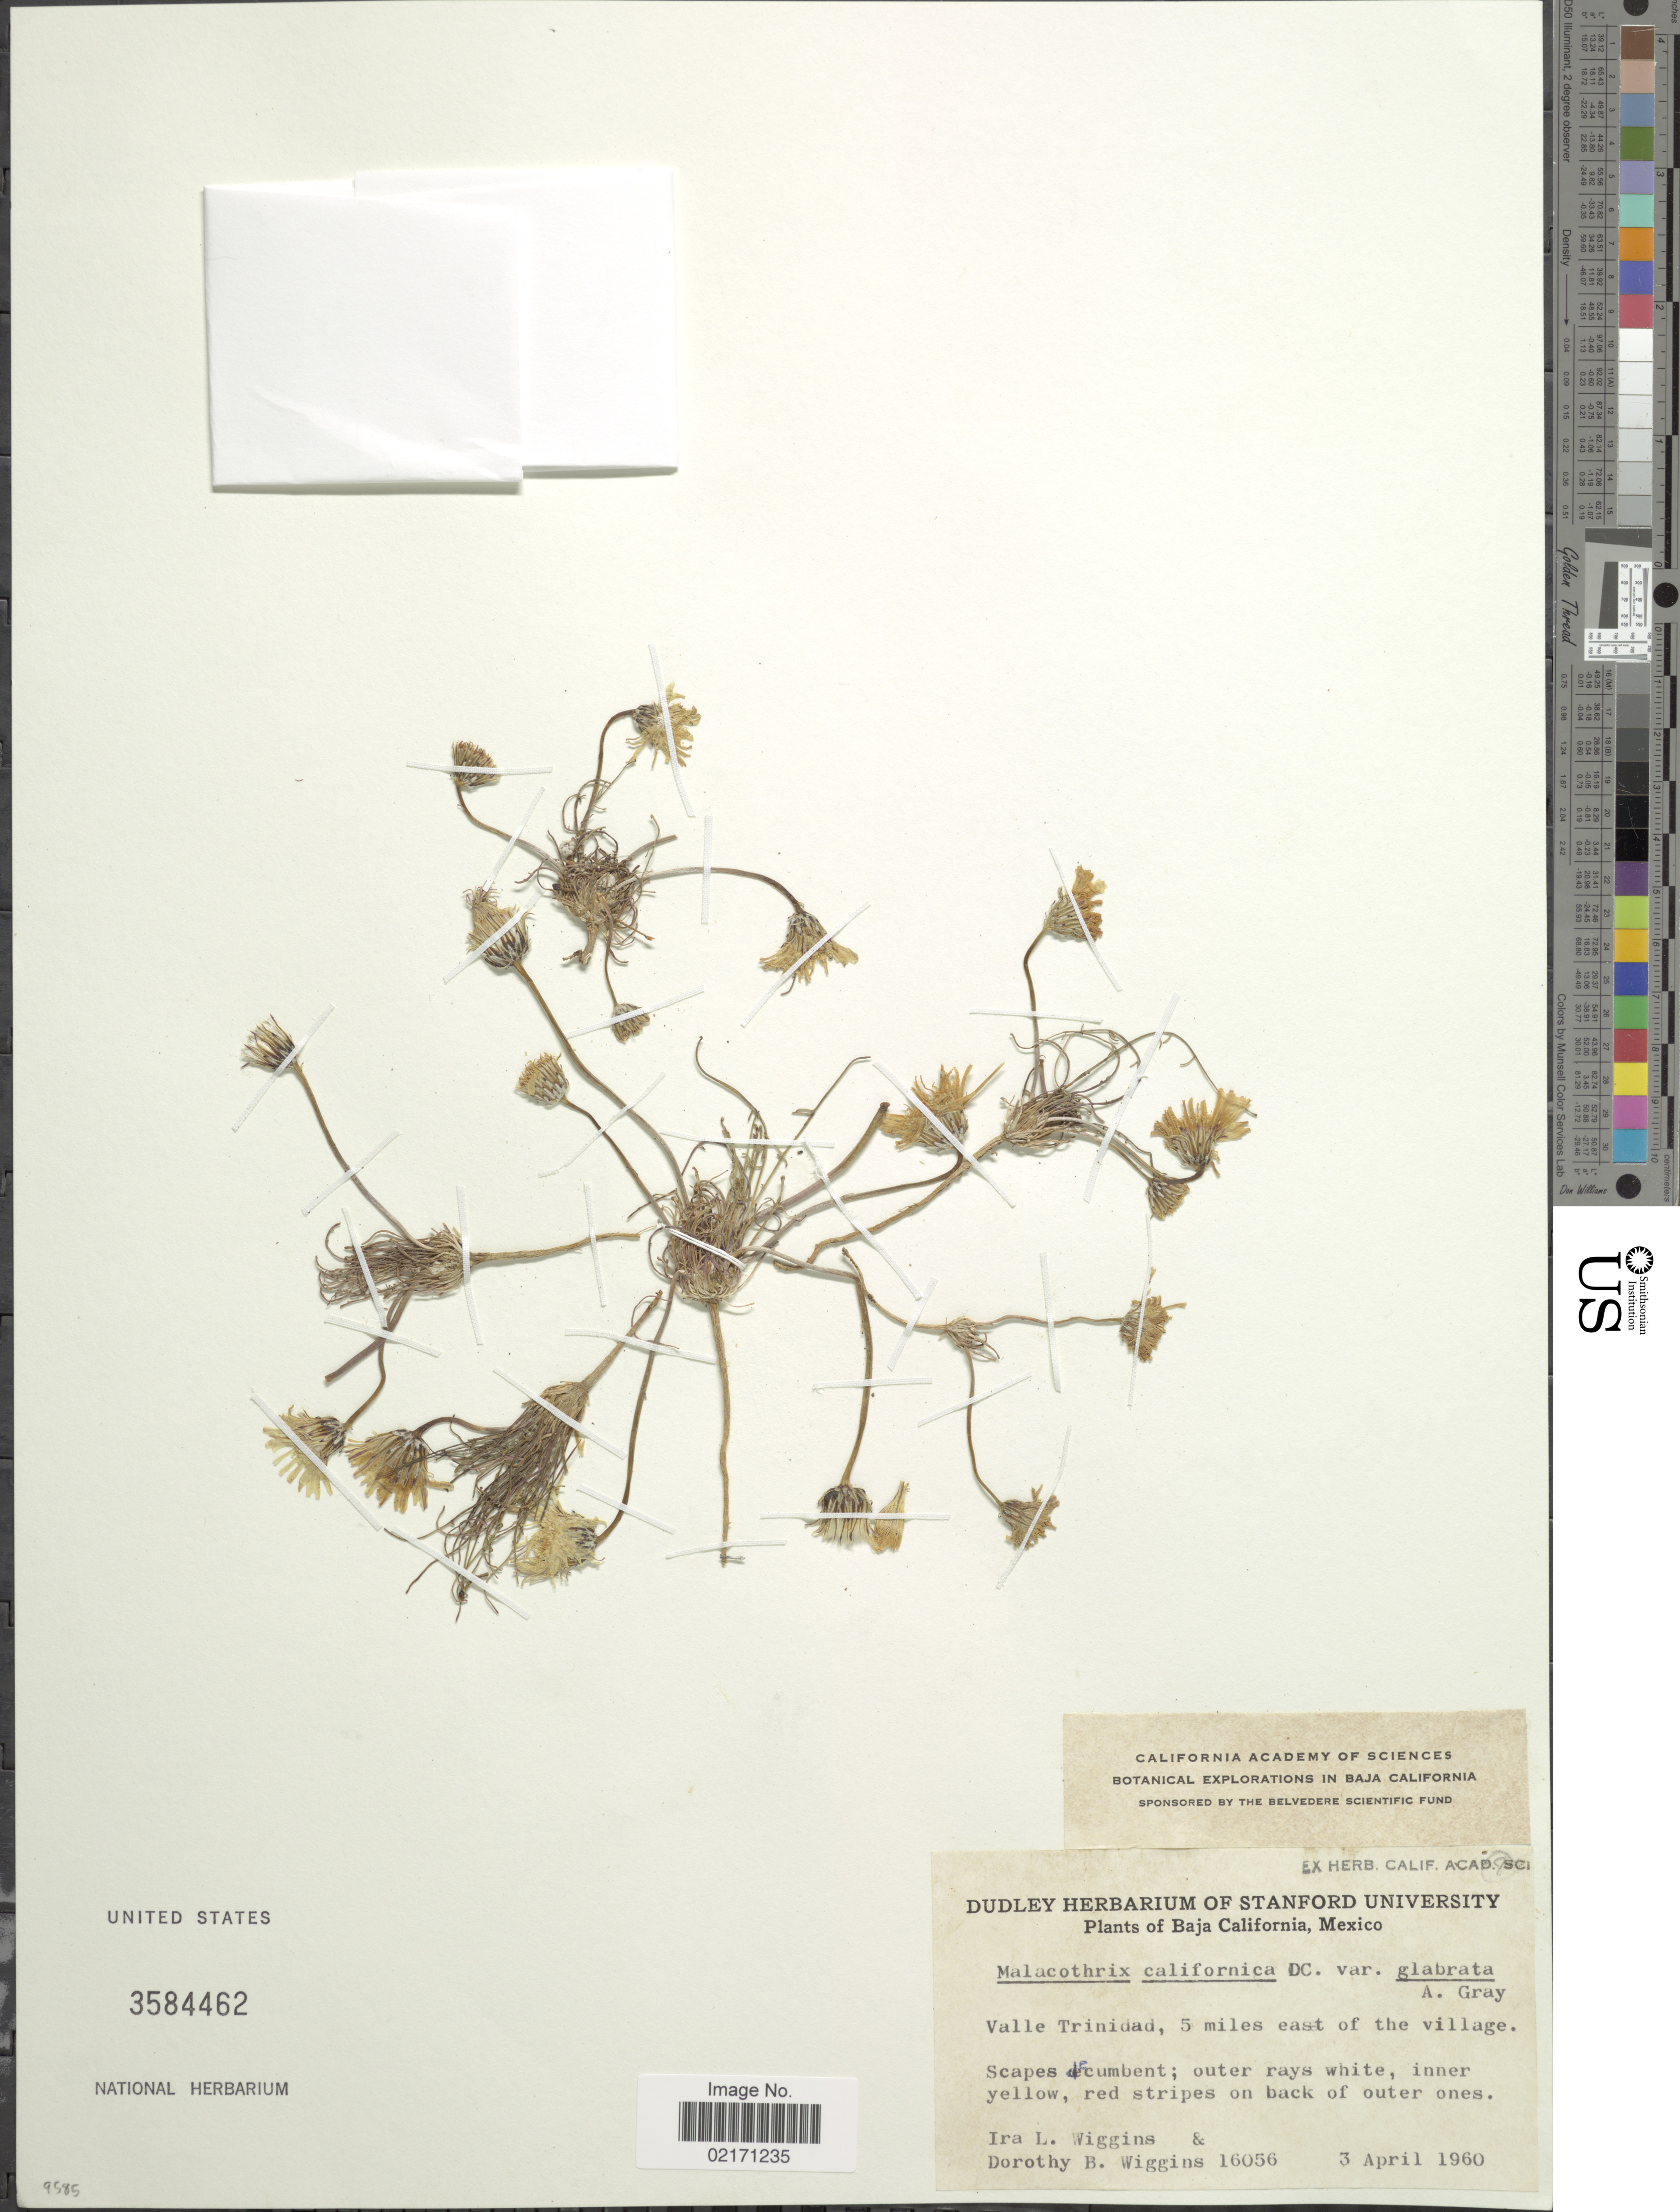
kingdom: Plantae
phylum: Tracheophyta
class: Magnoliopsida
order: Asterales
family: Asteraceae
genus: Malacothrix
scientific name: Malacothrix glabrata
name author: (A. Gray ex D.C. Eaton) A. Gray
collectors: I. L. Wiggins & D. B. Wiggins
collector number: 16056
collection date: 1960-04-03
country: Mexico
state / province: Baja California Norte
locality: Valle Trinidad, 5 miles east of the village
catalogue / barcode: US 3584462